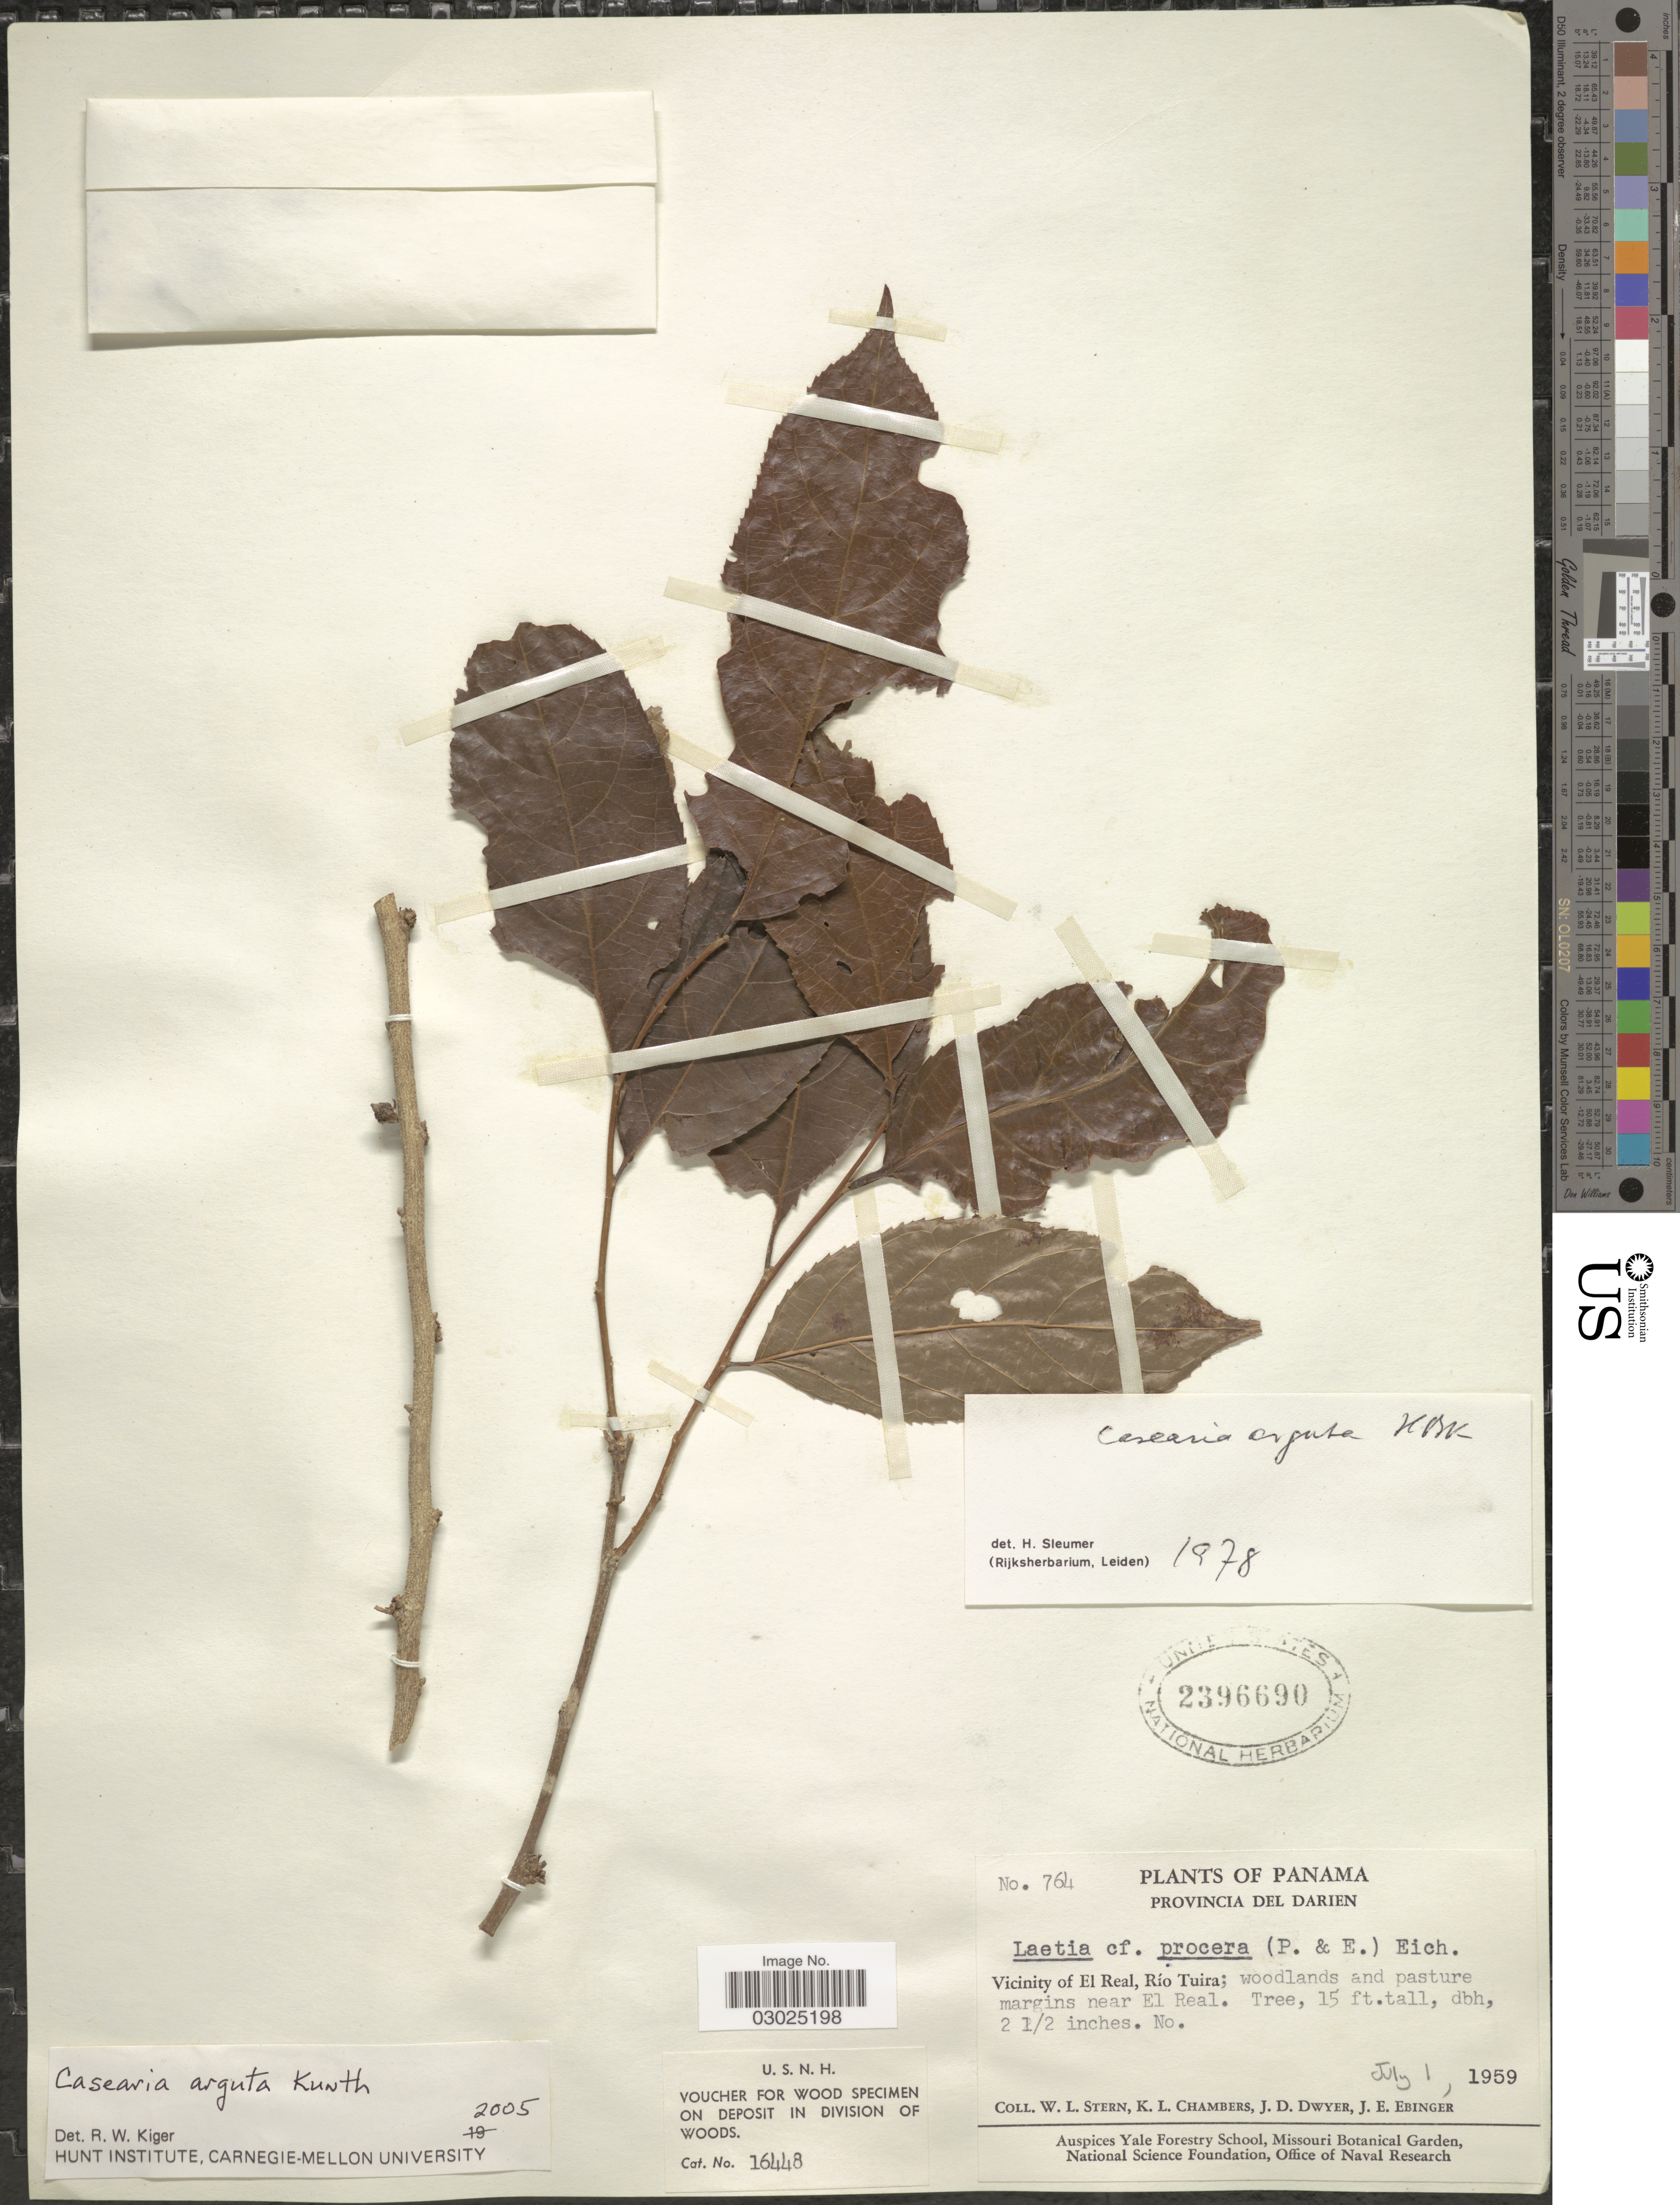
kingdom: Plantae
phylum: Tracheophyta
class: Magnoliopsida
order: Malpighiales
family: Salicaceae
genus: Casearia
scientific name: Casearia arguta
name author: Kunth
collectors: W. L. Stern, K. Chambers, J. D. Dwyer & J. Ebinger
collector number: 764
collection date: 1959-07-01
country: Panama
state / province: Darién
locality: Vicinity of El Real, Río Tuira; woodlands and pasture margins near El Real.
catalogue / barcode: US 2396690